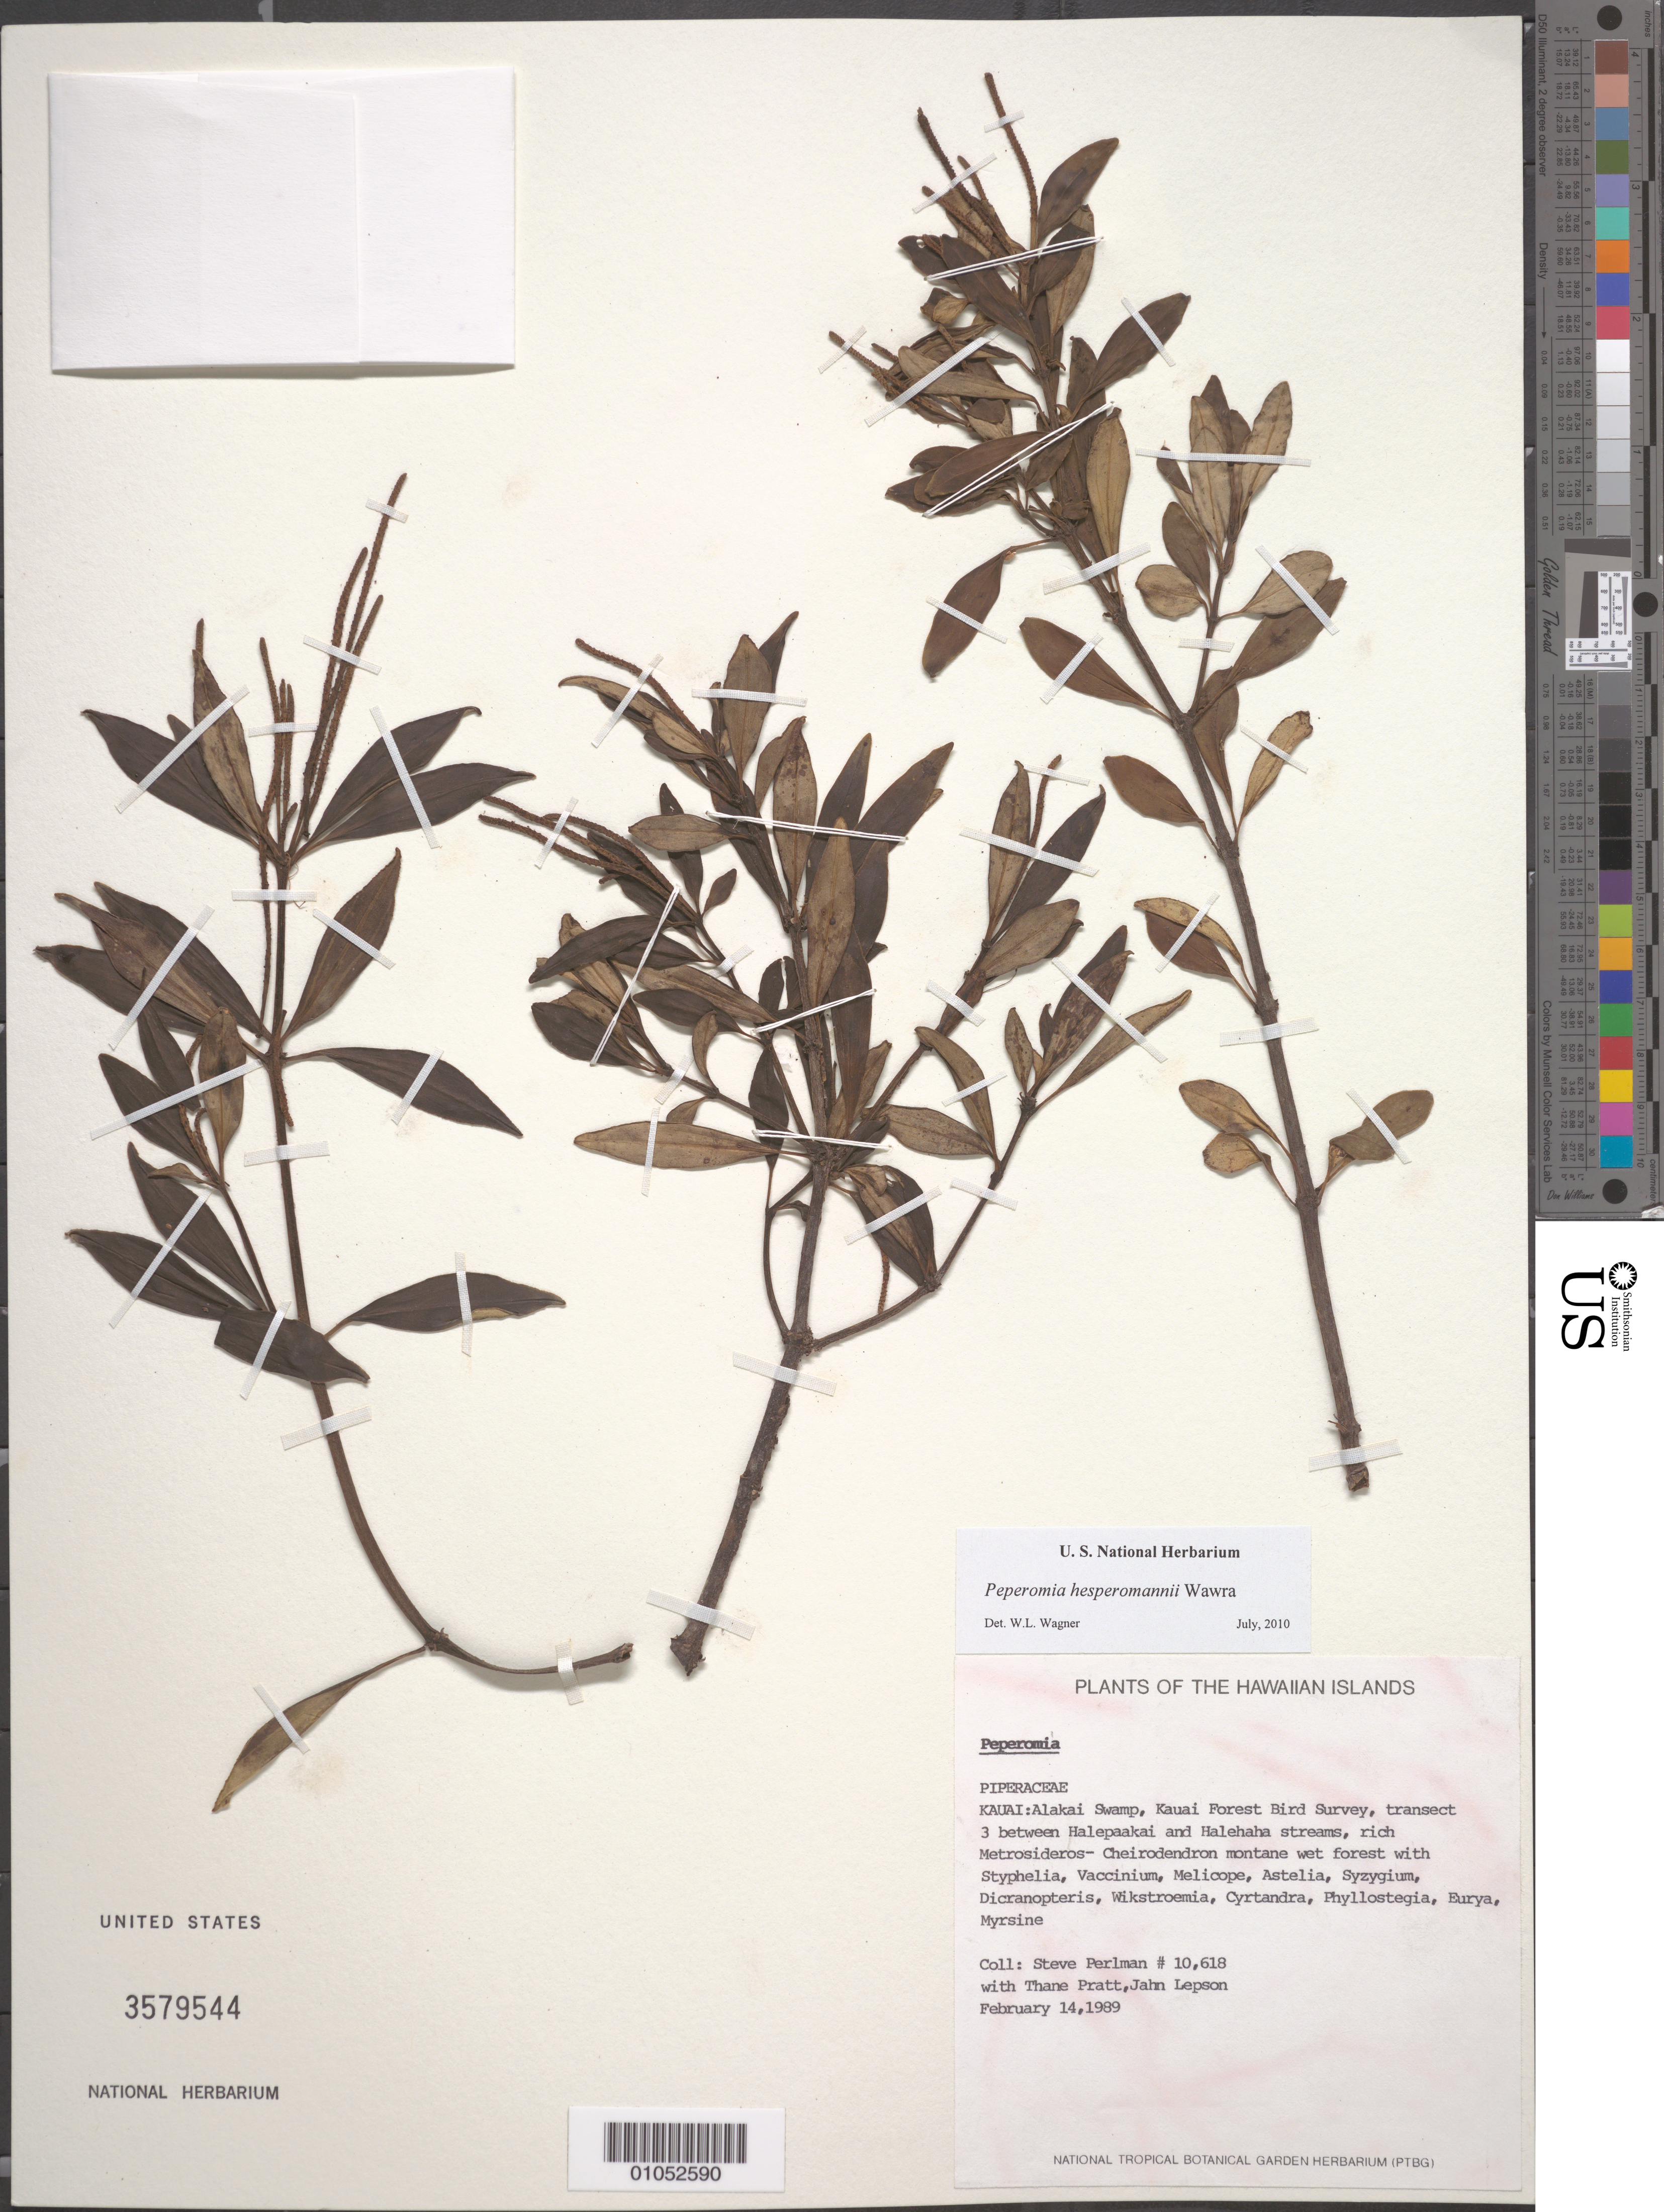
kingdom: Plantae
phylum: Tracheophyta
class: Magnoliopsida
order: Piperales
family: Piperaceae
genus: Peperomia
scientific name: Peperomia hesperomannii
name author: Wawra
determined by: Wagner, W. L., (BOT), Smithsonian Institution - National Museum of Natural History (UNITED STATES)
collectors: S. P. Perlman, T. Pratt & J. Lepson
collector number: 10618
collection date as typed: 14 Feb 1989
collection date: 1989-02-14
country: United States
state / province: Hawaii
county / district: Kauai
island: Kaua'i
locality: Alakai Swamp, Kauai Forest Bird Survey, transect 3 between Halepaakai and Halehaha streams.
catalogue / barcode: US 3579544